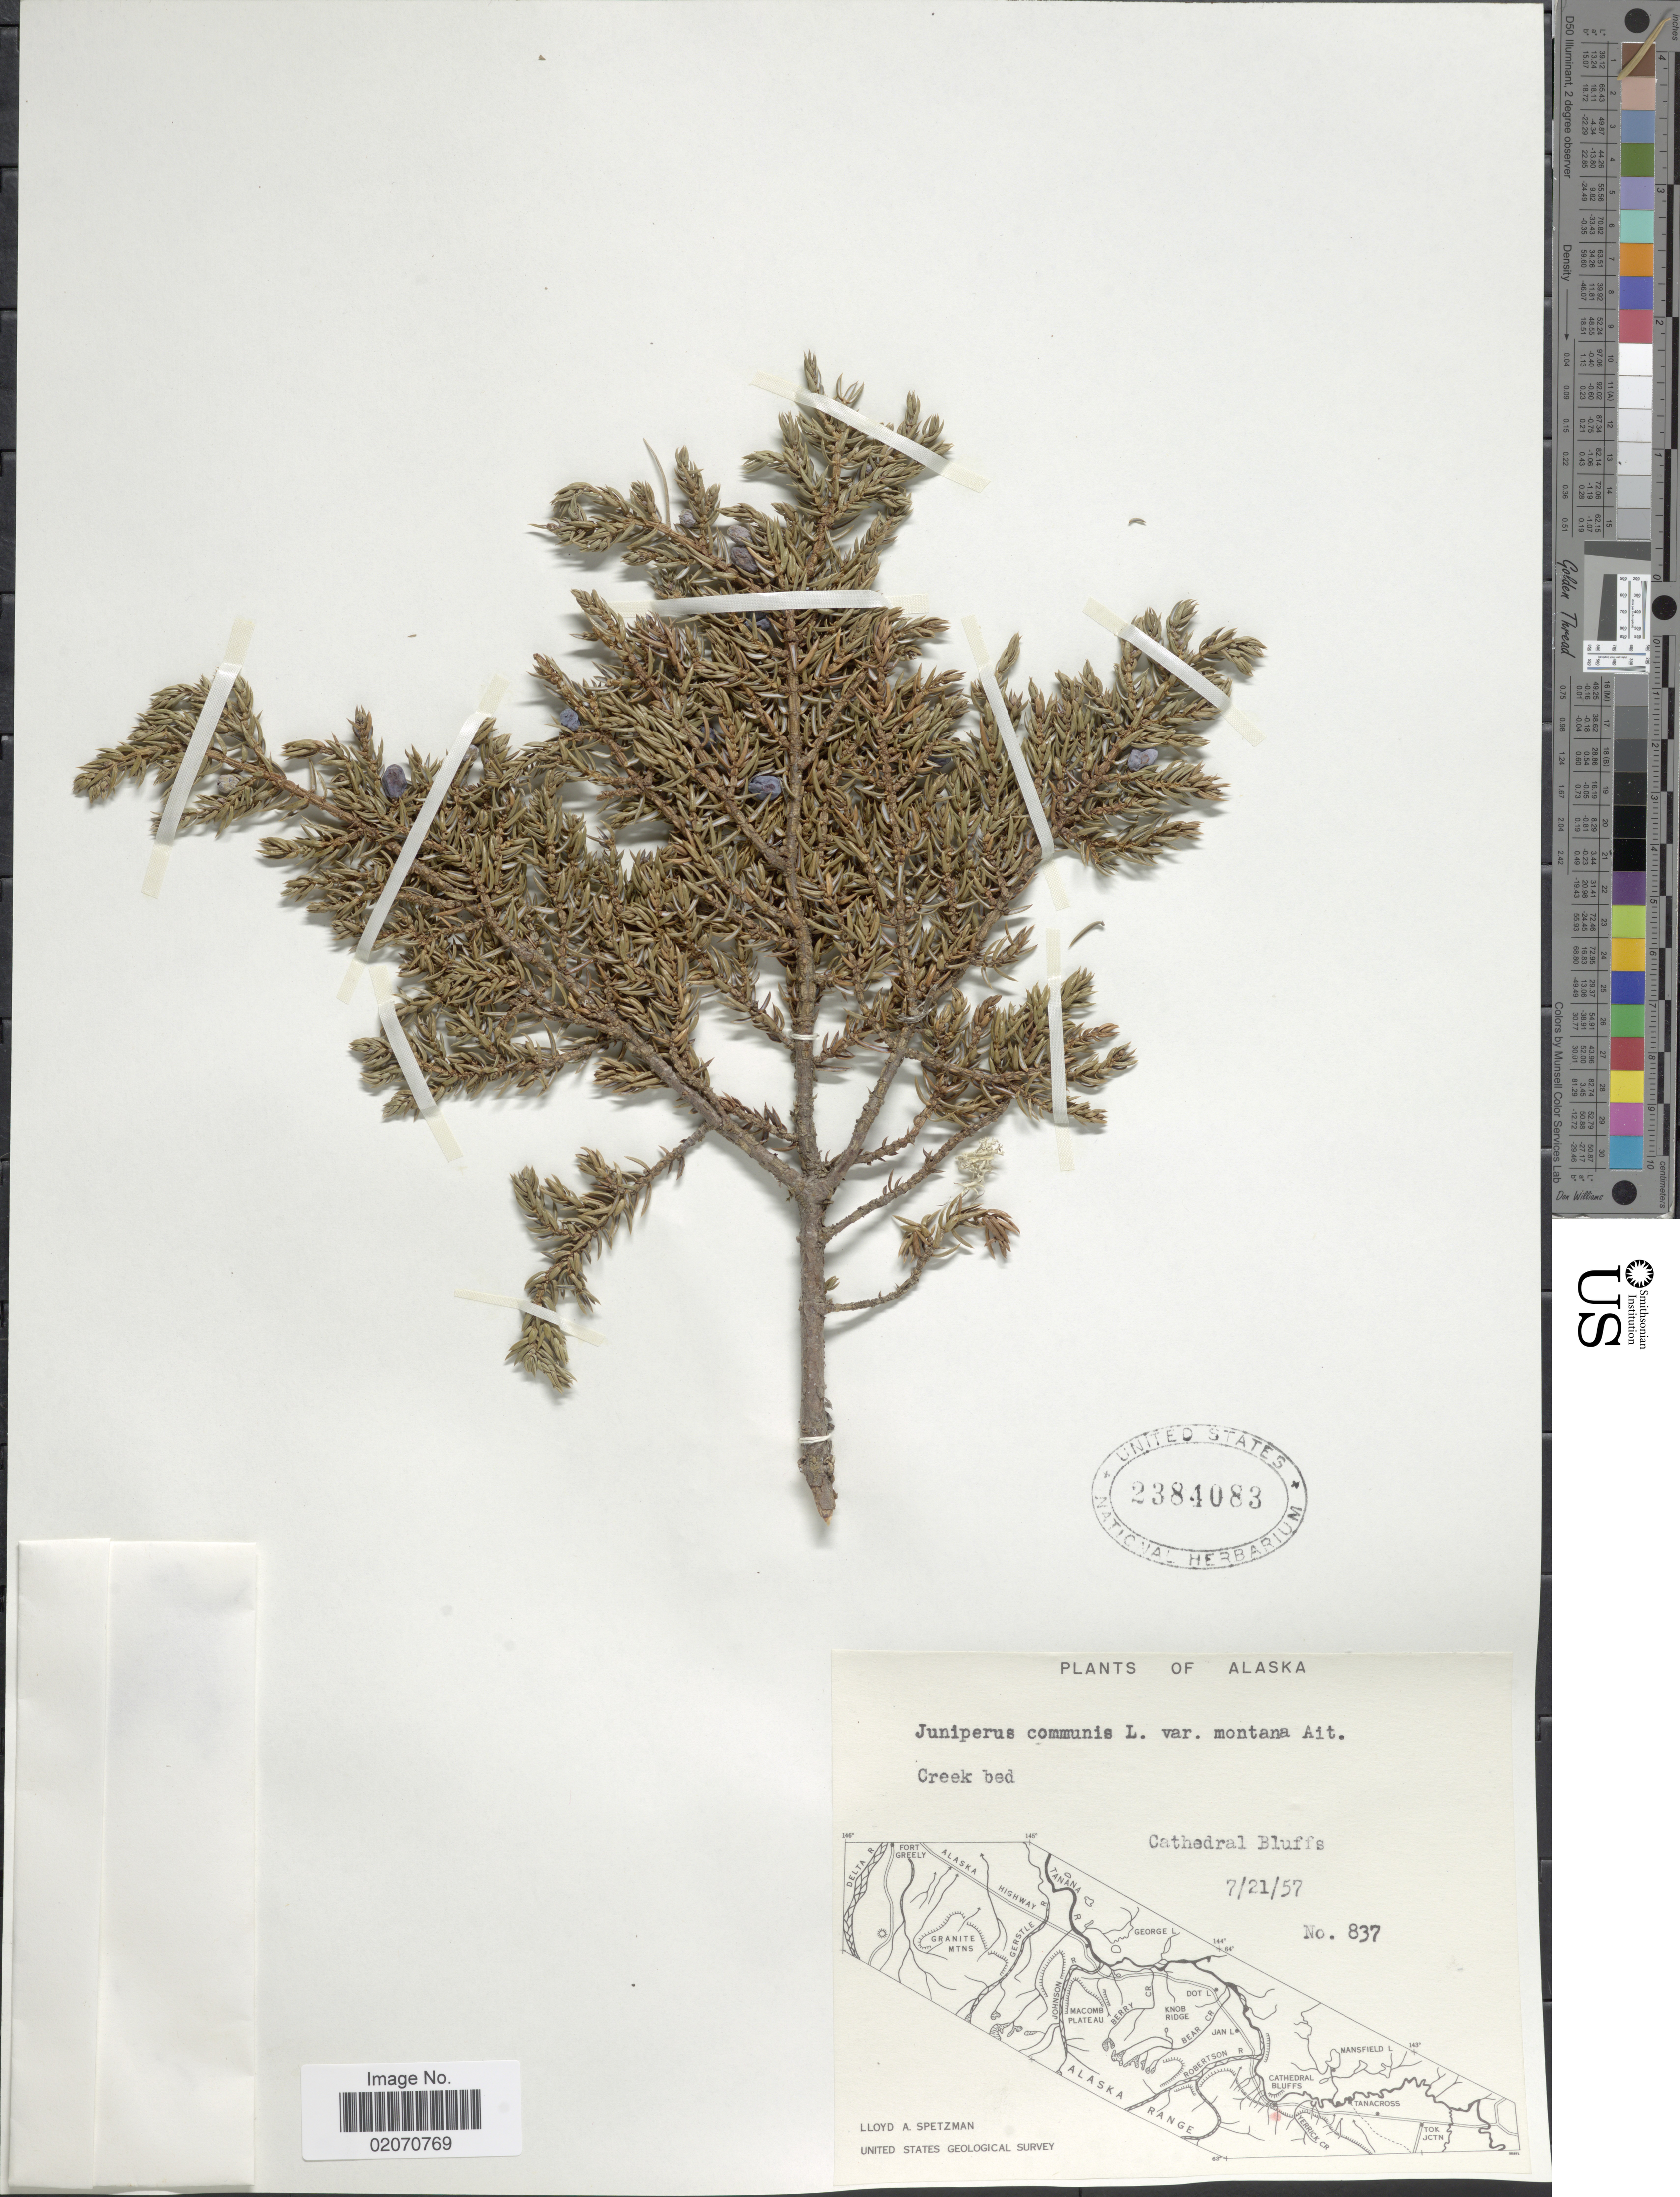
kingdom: Plantae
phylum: Tracheophyta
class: Pinopsida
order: Pinales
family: Cupressaceae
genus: Juniperus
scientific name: Juniperus communis subsp. nana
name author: (Willd.) Syme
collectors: L. Spetzman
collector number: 837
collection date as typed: Transcribed d/m/y: 21/7/57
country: United States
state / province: Alaska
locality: Cathedral Bluffs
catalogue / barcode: US 2384083